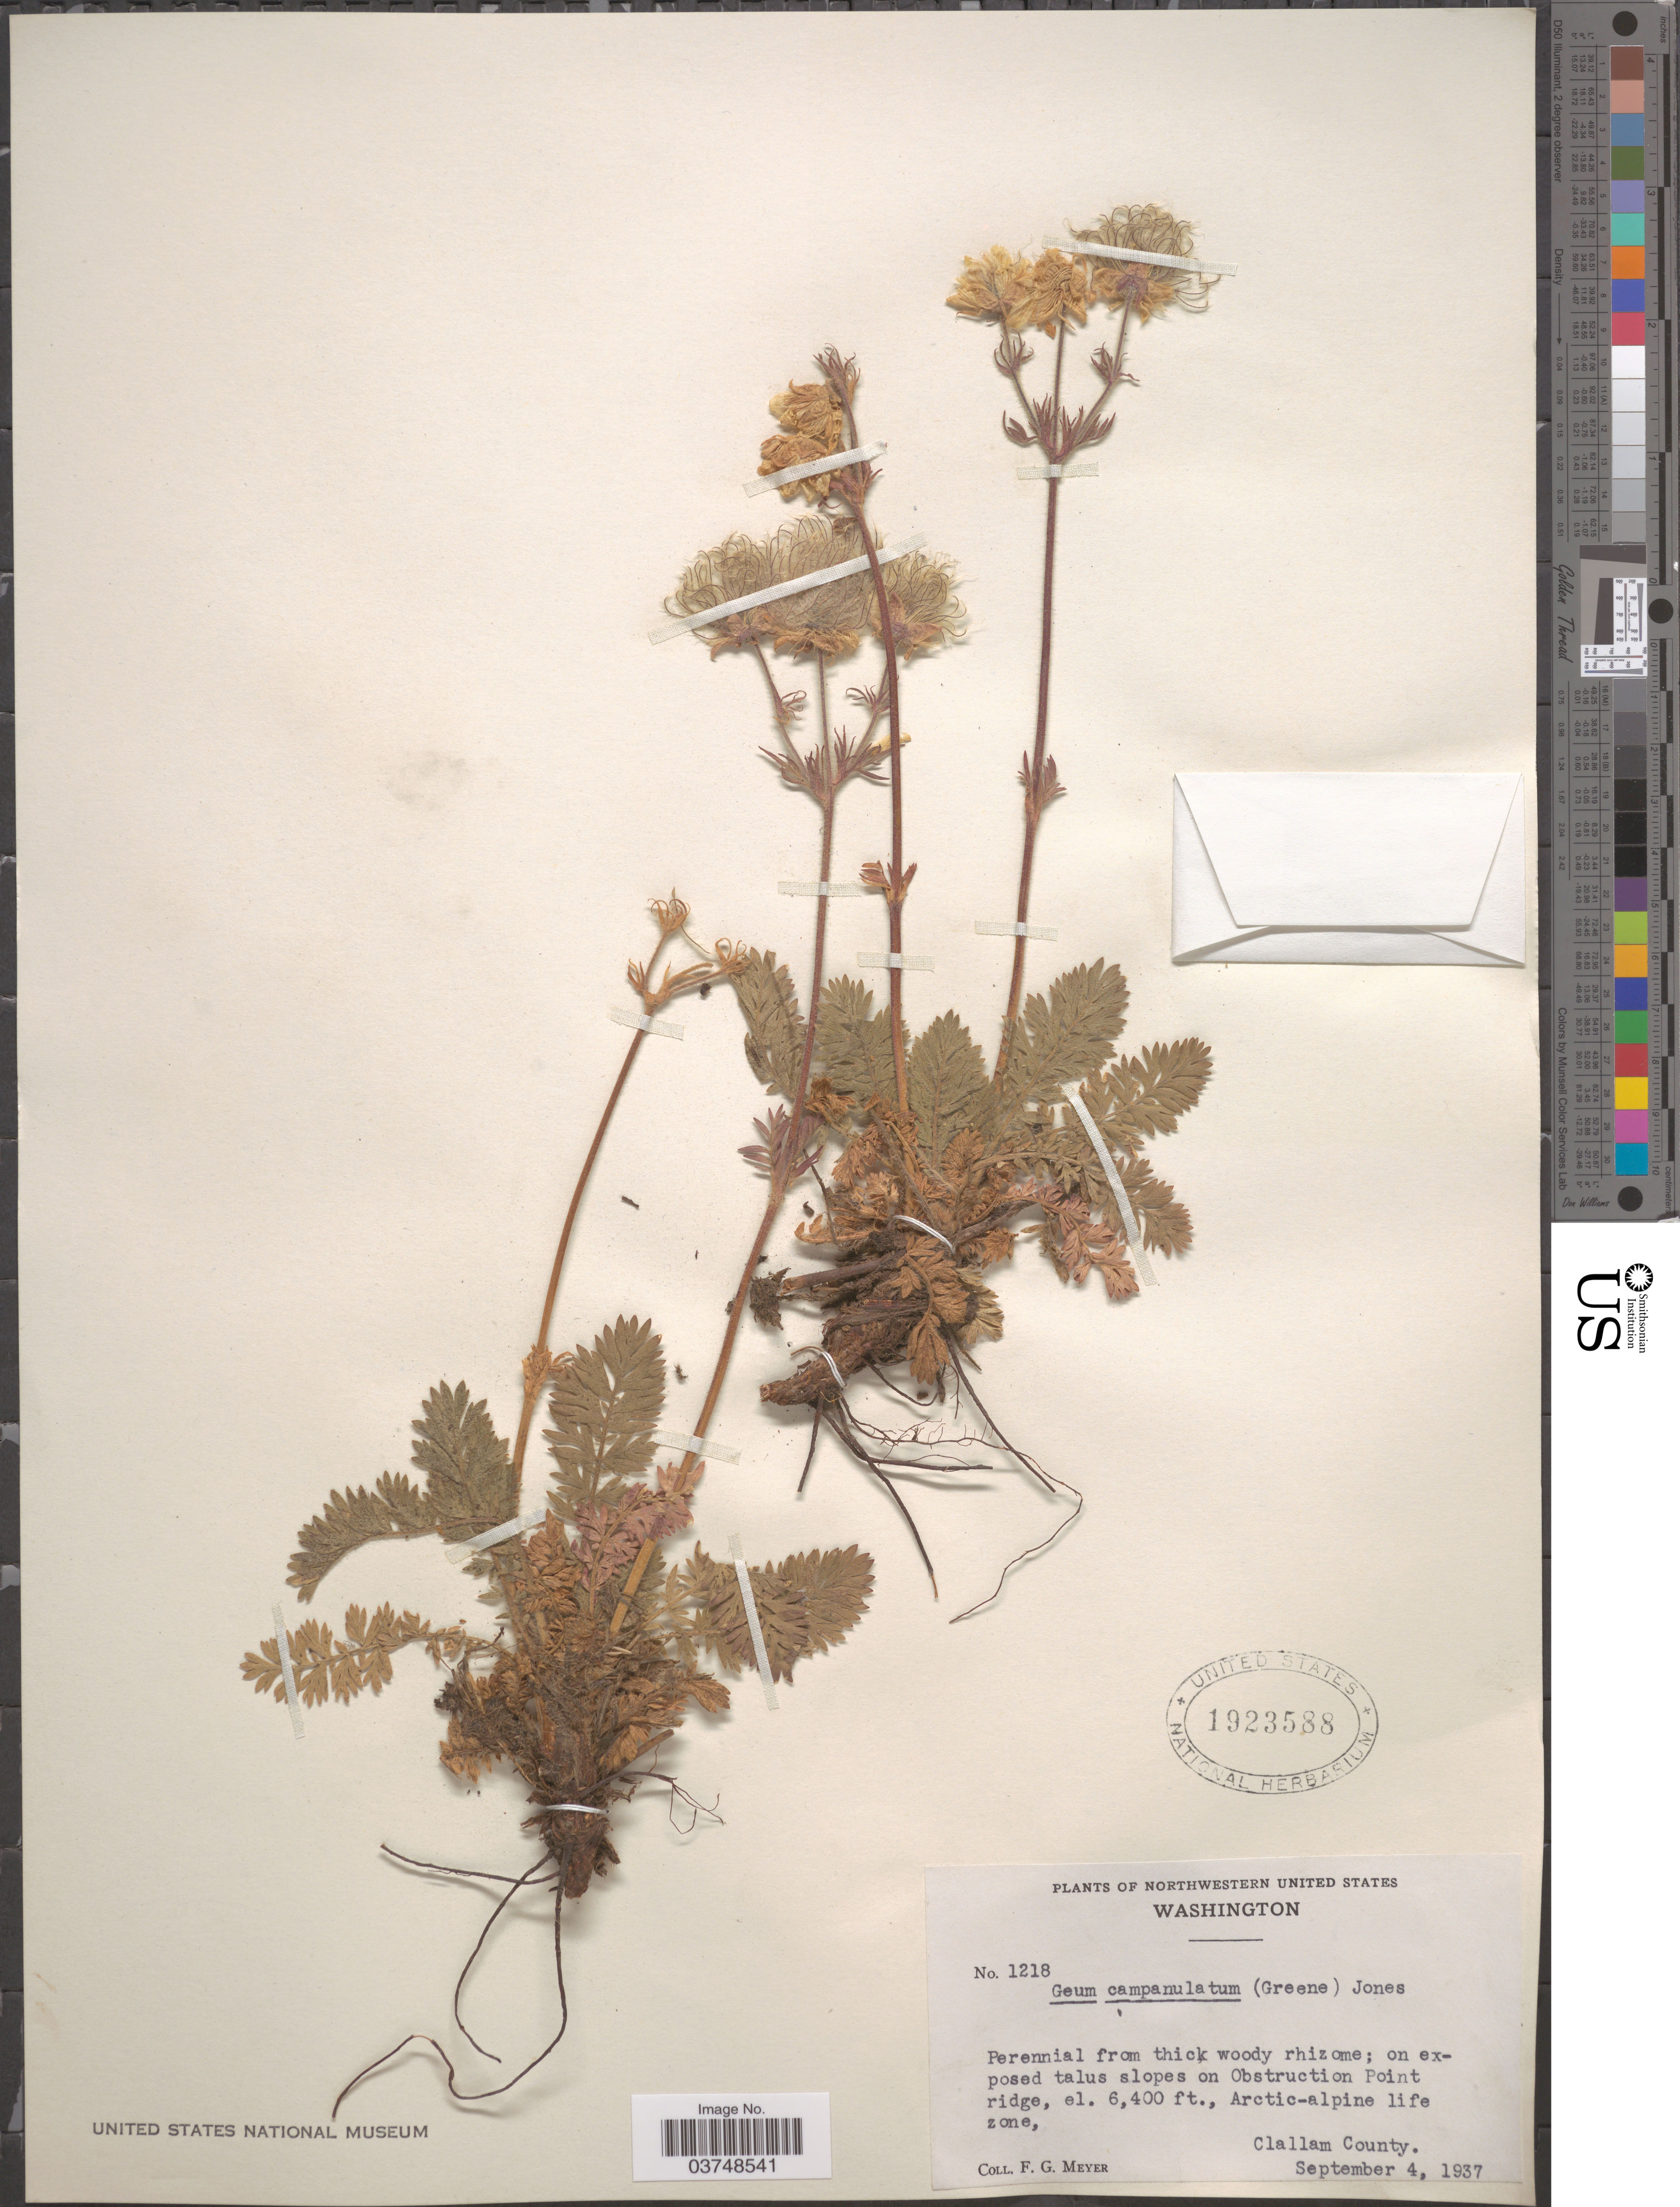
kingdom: Plantae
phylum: Tracheophyta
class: Magnoliopsida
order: Rosales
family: Rosaceae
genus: Geum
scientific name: Geum triflorum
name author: Pursh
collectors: F. G. Meyer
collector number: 1218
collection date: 1937-09-04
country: United States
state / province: Washington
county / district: Clallam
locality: Northwestern United States. On exposed talus slopes on Obstruction Point ridge. Arctic-alpine life zone, Clallam County.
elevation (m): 1951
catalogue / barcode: US 1923588